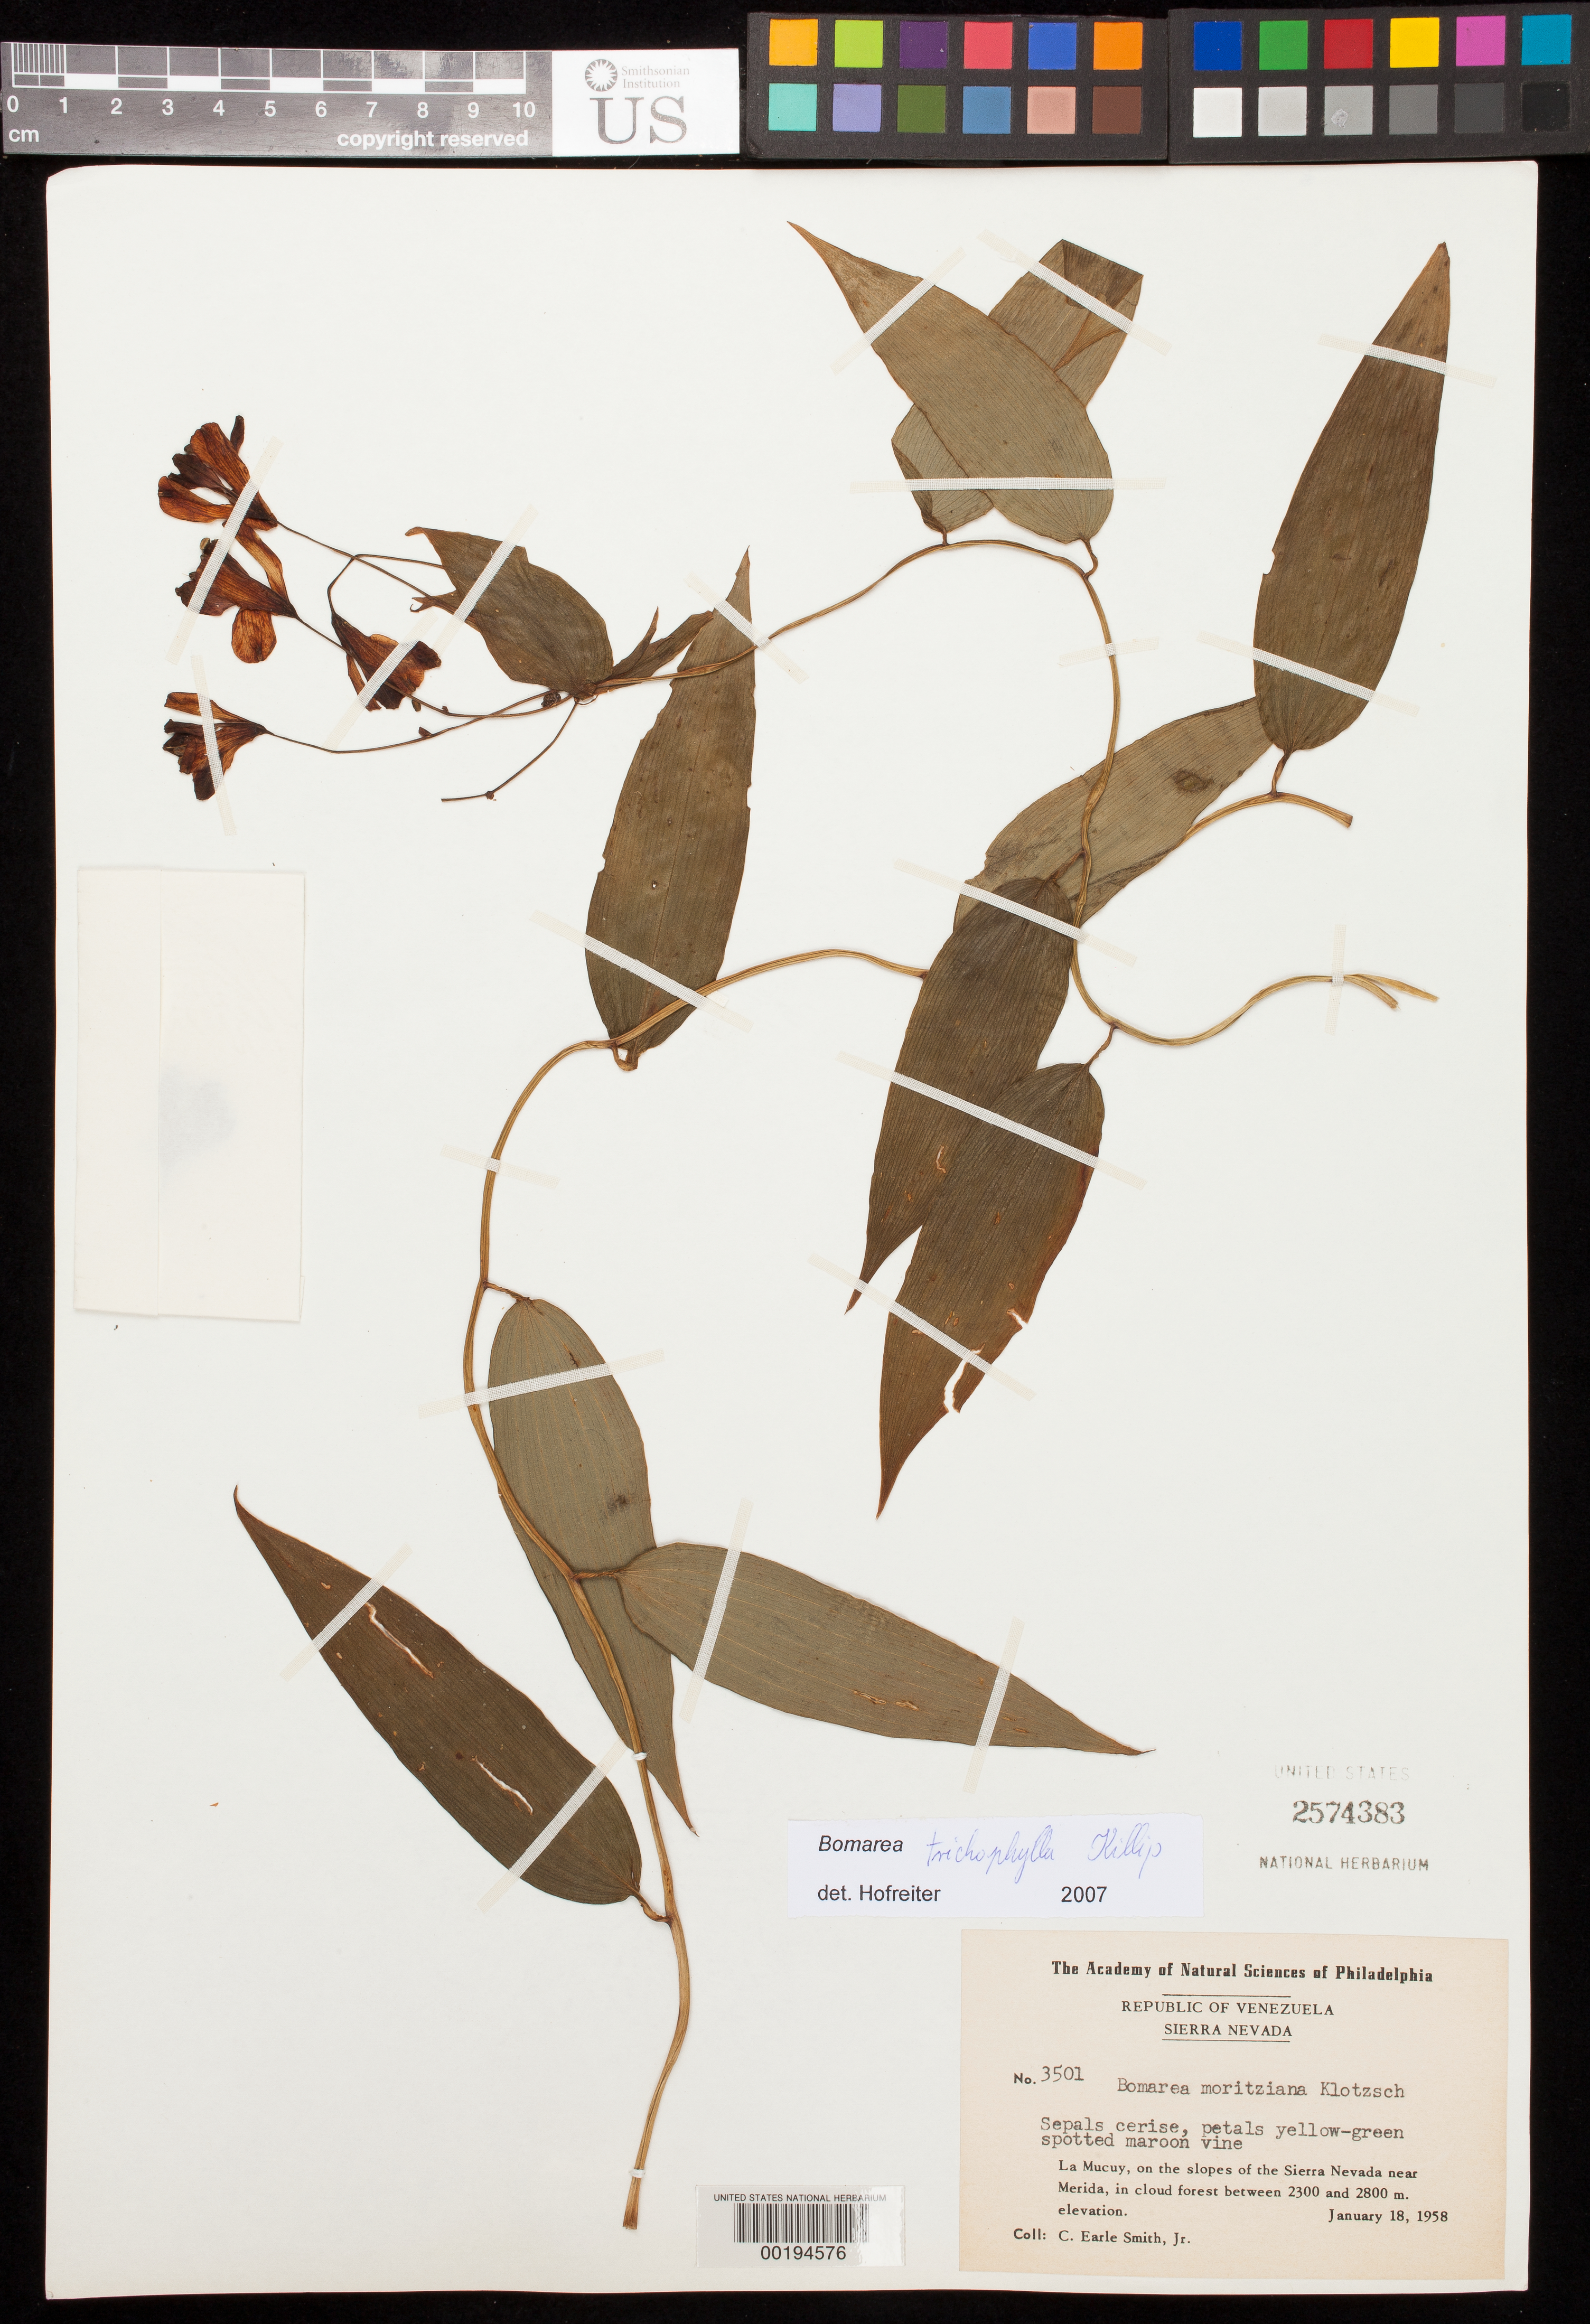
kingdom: Plantae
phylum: Tracheophyta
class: Liliopsida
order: Liliales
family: Alstroemeriaceae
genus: Bomarea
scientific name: Bomarea moritziana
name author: Klotzsch ex Kunth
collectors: C. E. Smith Jr.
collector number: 3501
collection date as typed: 18 Jan 1958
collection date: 1958-01-18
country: Venezuela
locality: La mucuy, on the slopes of the sierra nevada near merida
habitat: Cloud forest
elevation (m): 2300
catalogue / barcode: US 2574383